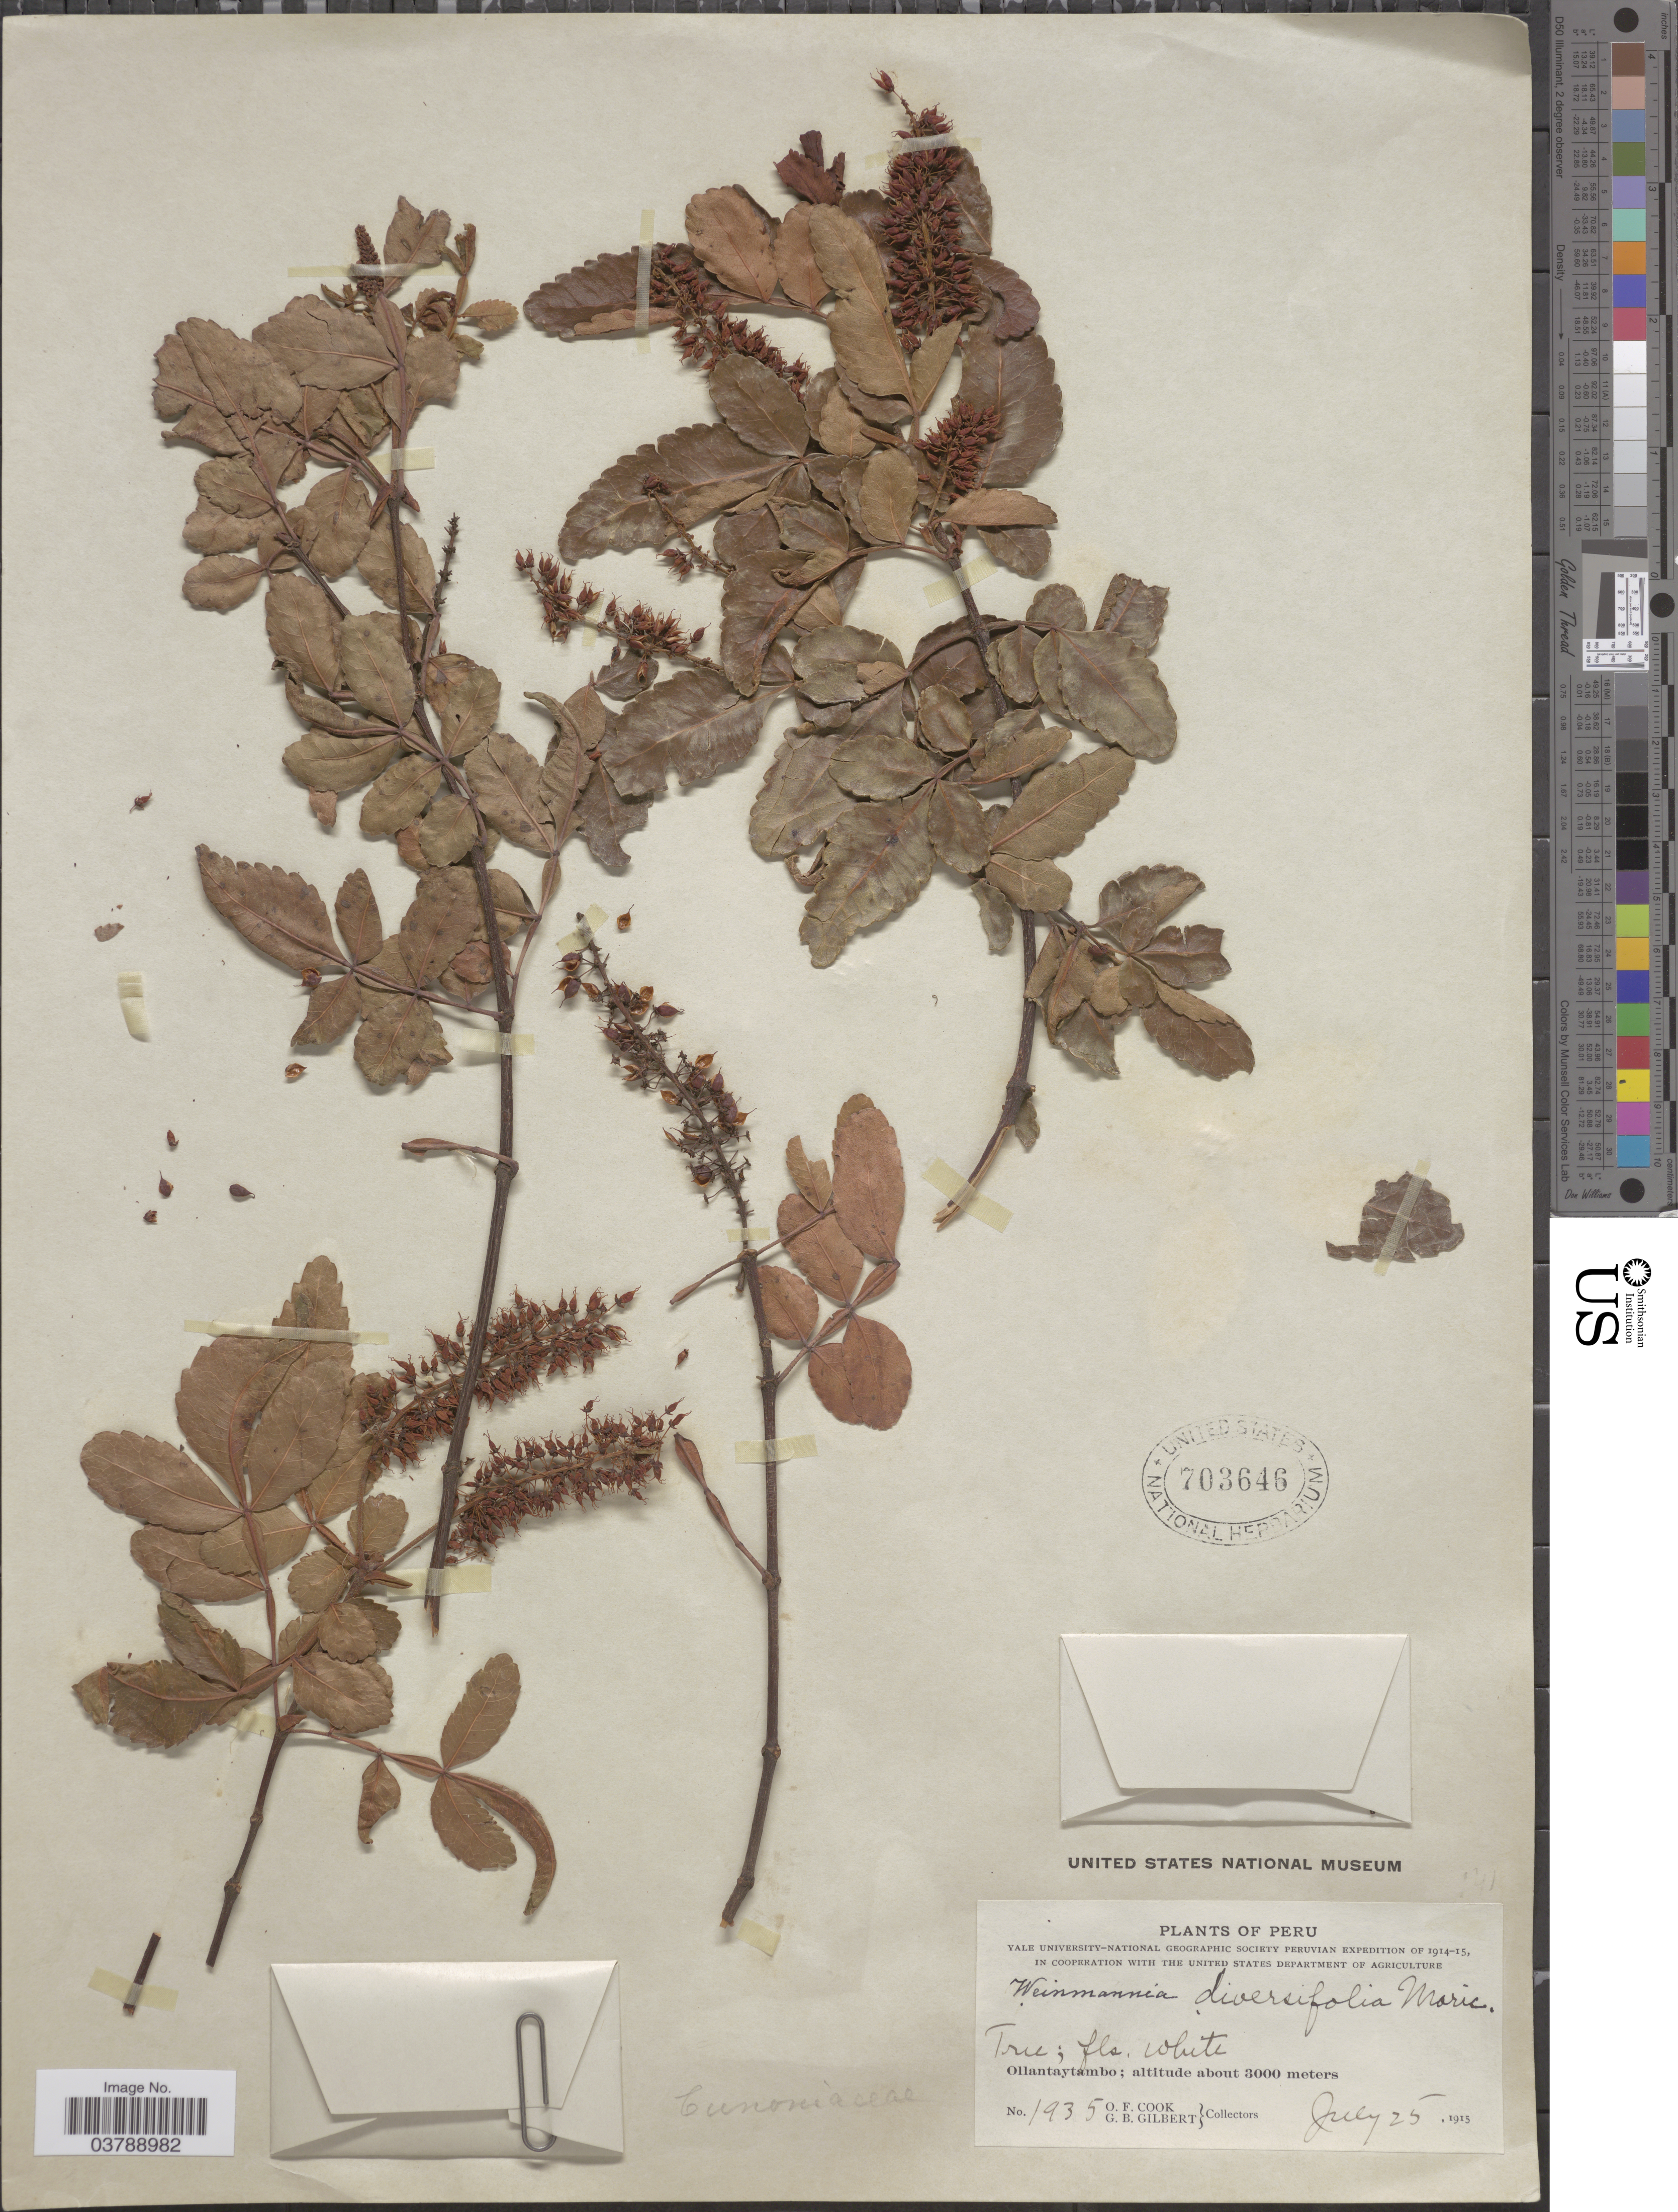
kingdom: Plantae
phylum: Tracheophyta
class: Magnoliopsida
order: Oxalidales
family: Cunoniaceae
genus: Weinmannia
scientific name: Weinmannia cinerea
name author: Ruiz & Pav.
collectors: O. F. Cook & G. B. Gilbert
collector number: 1935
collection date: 1915-07-25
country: Peru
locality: Ollantaytambo.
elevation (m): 3000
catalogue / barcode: US 703646